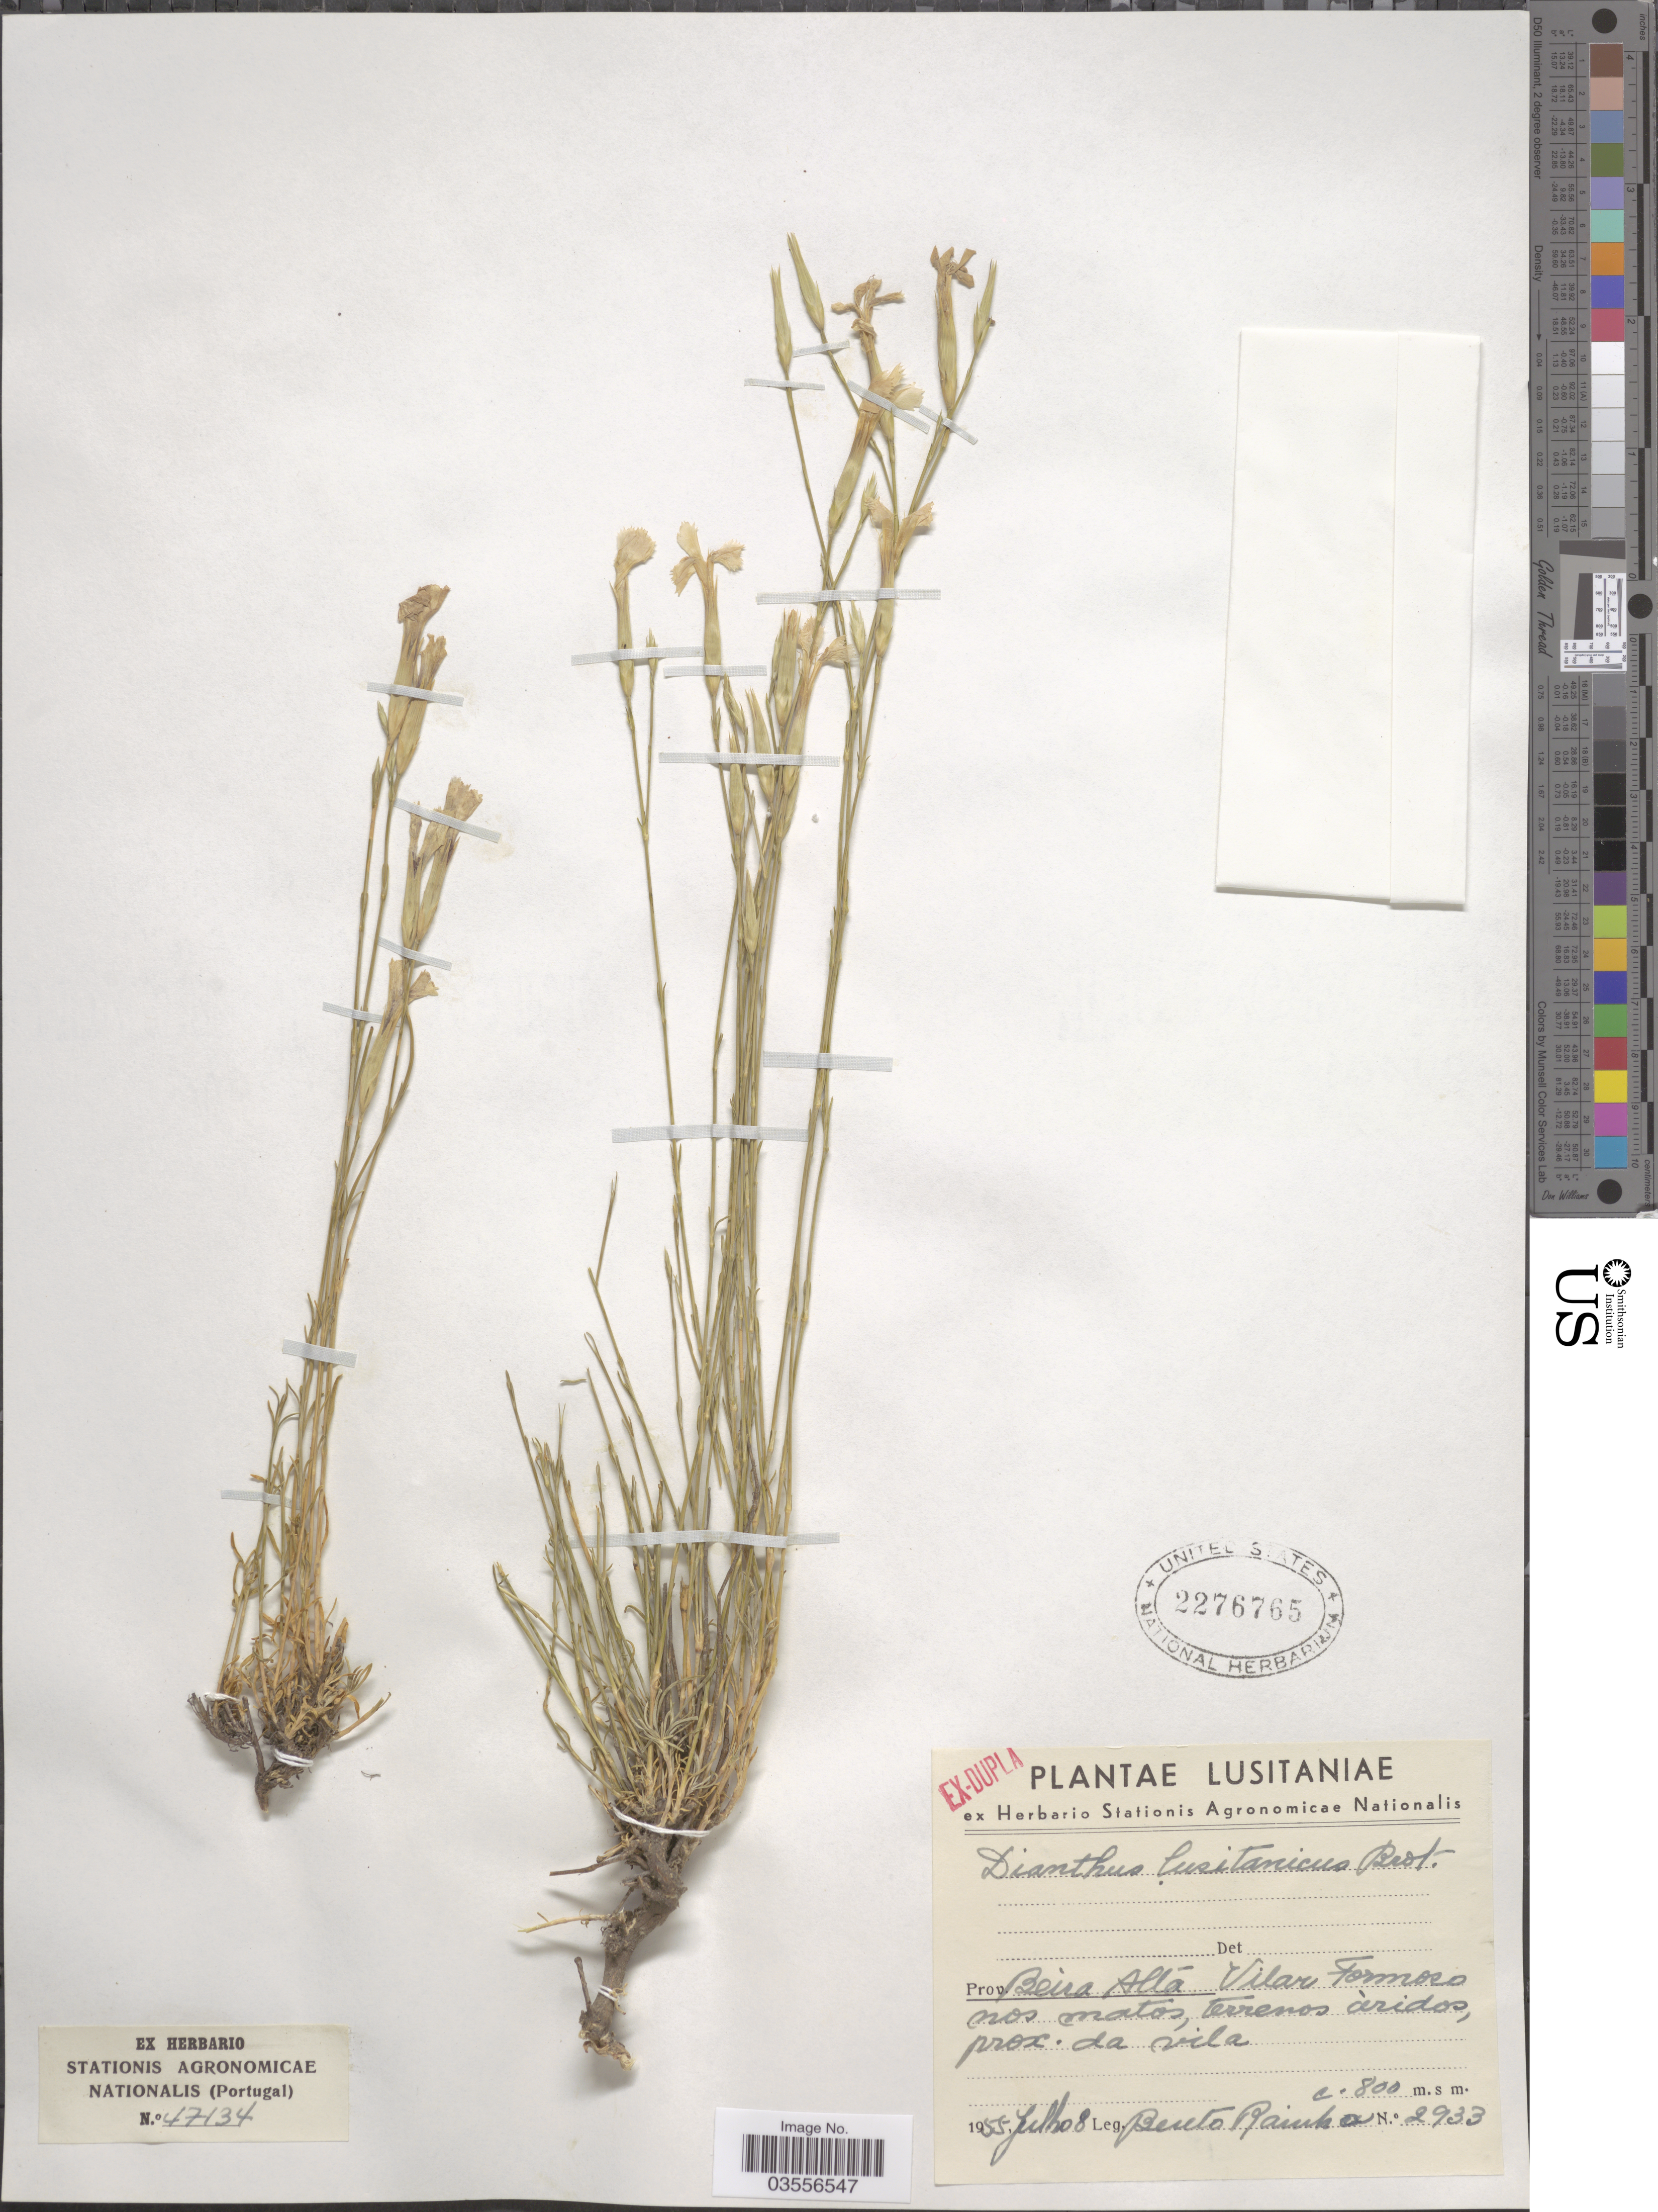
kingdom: Plantae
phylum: Tracheophyta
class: Magnoliopsida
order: Caryophyllales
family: Caryophyllaceae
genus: Dianthus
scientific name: Dianthus lusitanus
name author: Brot.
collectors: B. Rainha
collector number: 2933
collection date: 1955-07-08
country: Portugal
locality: Lusitaniae. Prov. Beira Alta Vilar Formoso nos matos, terrenos àridos, prox. da vila.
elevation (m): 800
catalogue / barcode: US 2276765